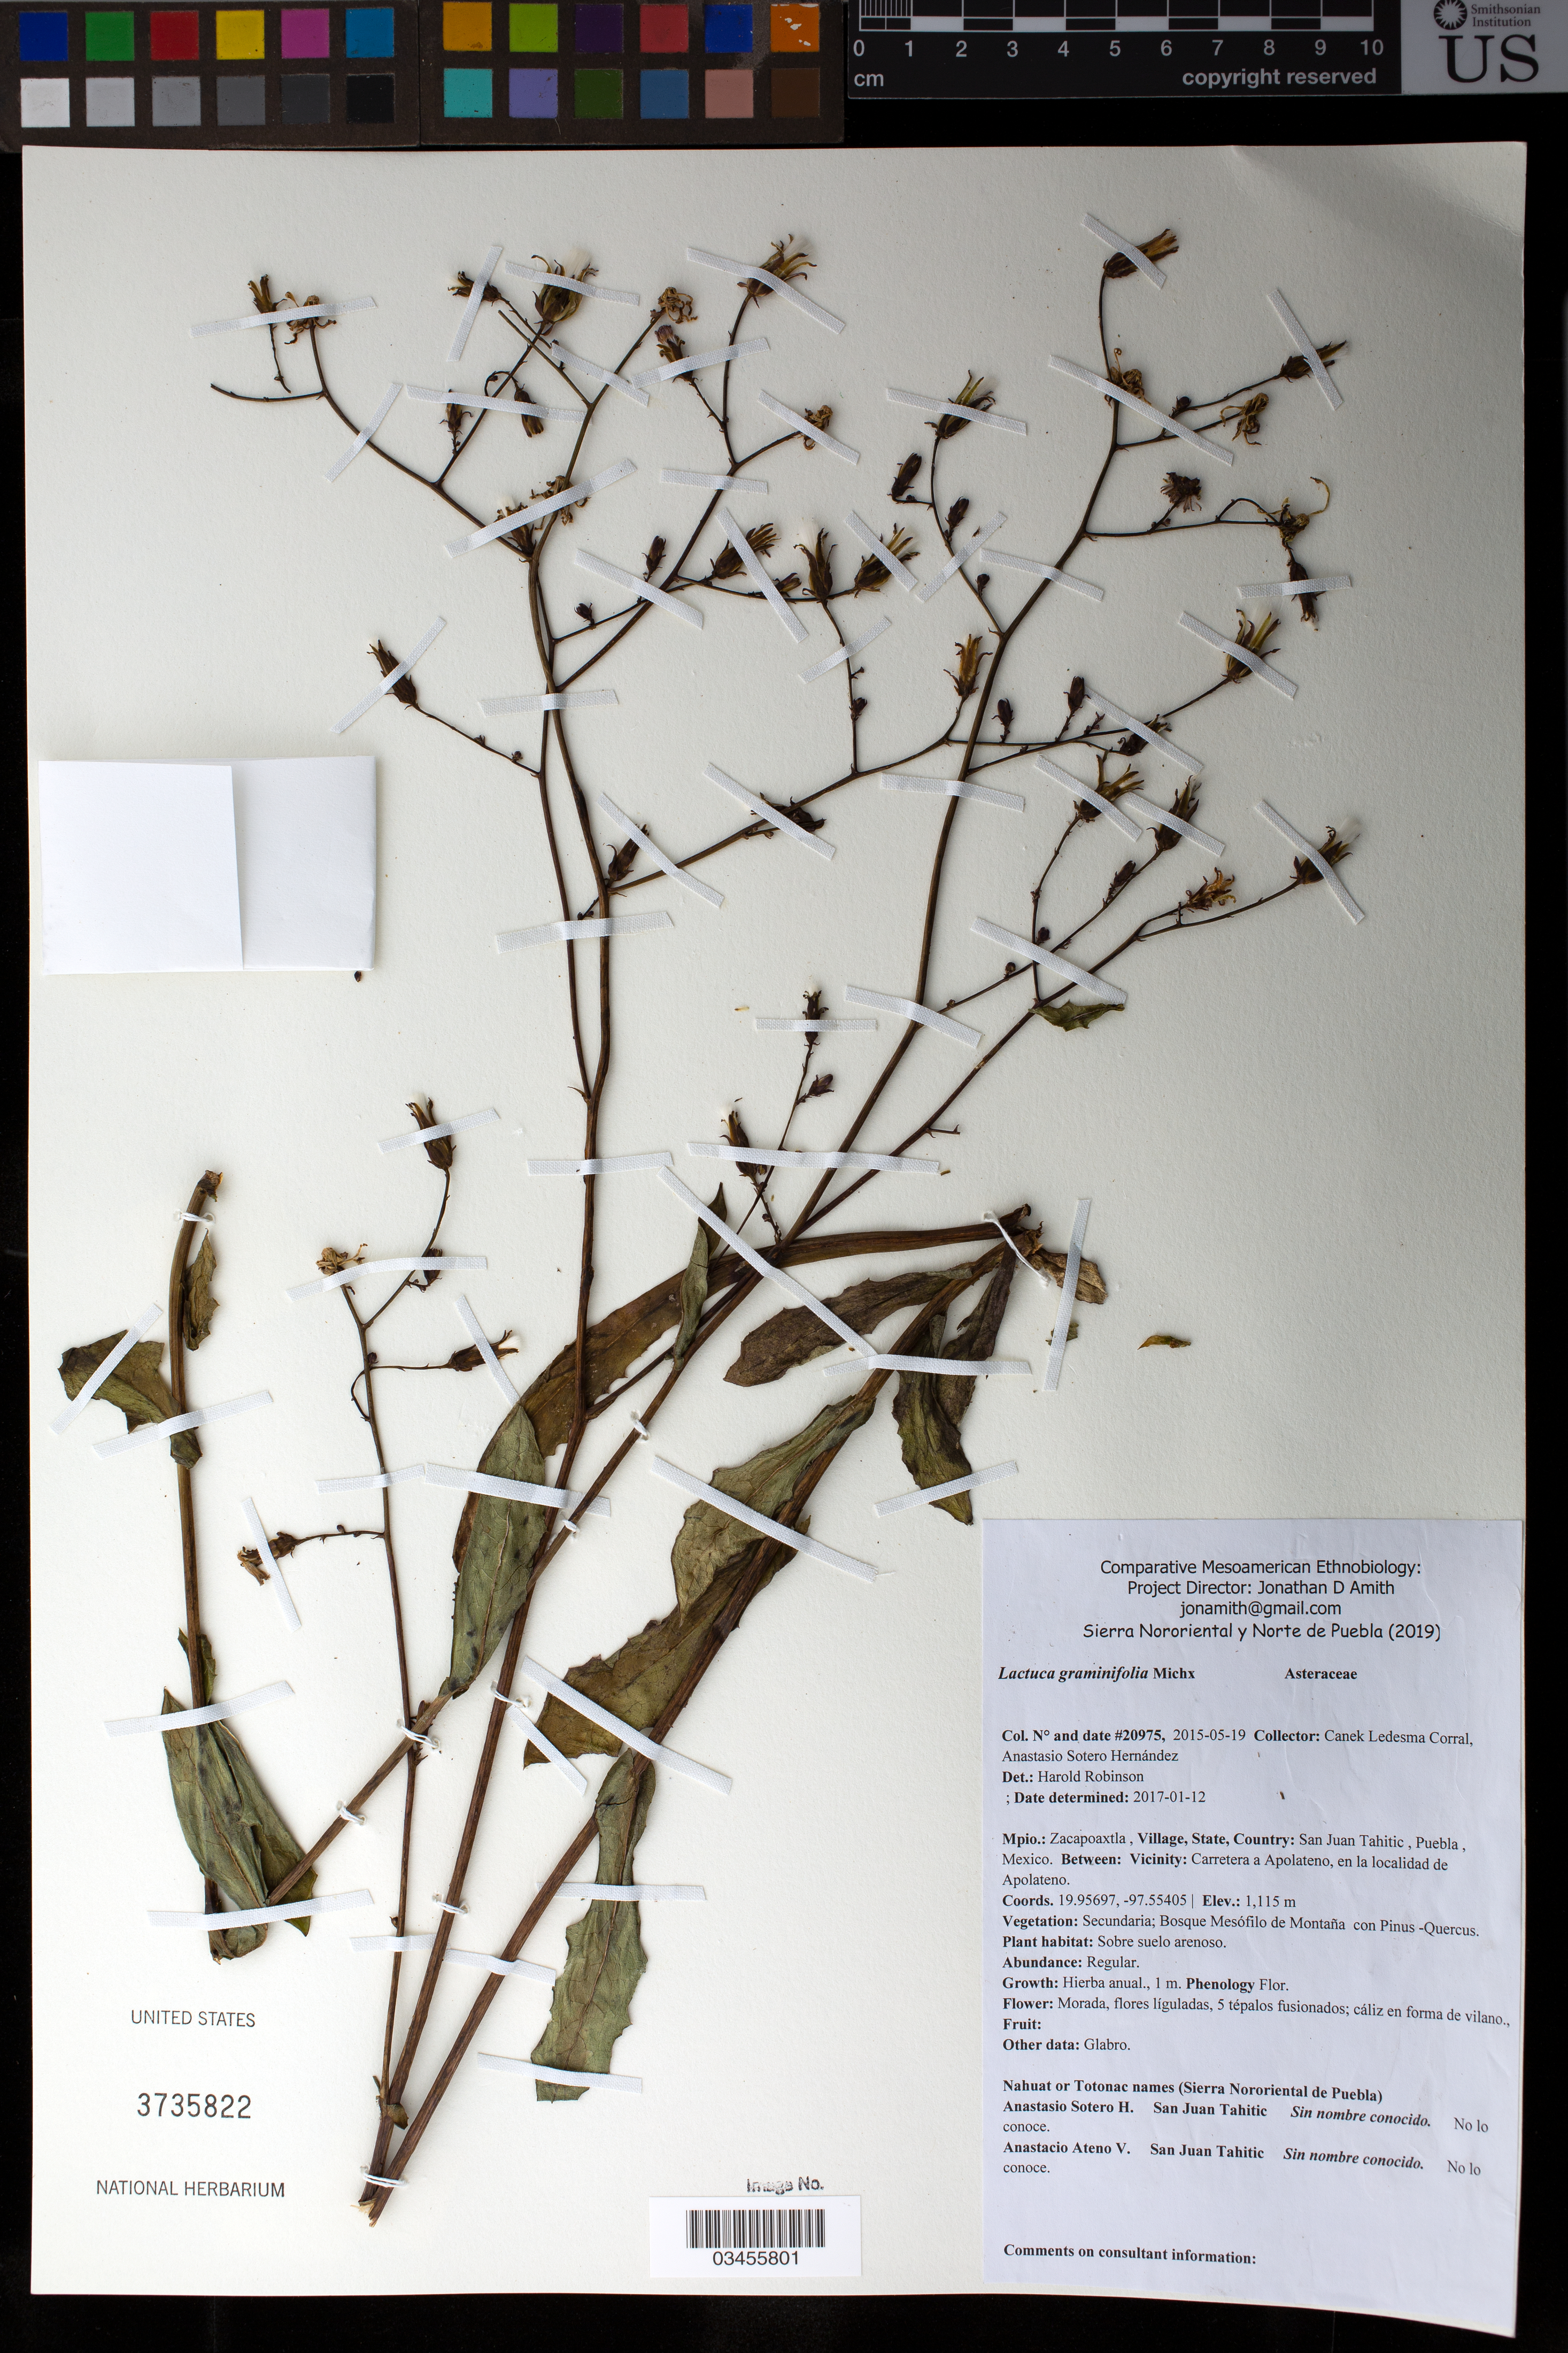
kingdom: Plantae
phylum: Tracheophyta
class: Magnoliopsida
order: Asterales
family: Asteraceae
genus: Lactuca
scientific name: Lactuca graminifolia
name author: Michx.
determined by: Robinson, Harold E., (US)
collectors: Canek Ledesma C. & A. Sotero H.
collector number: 20975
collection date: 2015-05-19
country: México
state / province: Puebla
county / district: Zacapoaxtla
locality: PUEBLO: San Juan Tahitic; LOCALIDAD EXACTA: Carretera a Apolateno, en la localidad de Apolateno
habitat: Bosque mesófilo de montaña con Pinus-Quercus | Sobre suelo arenoso.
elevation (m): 1115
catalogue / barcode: US 3735822